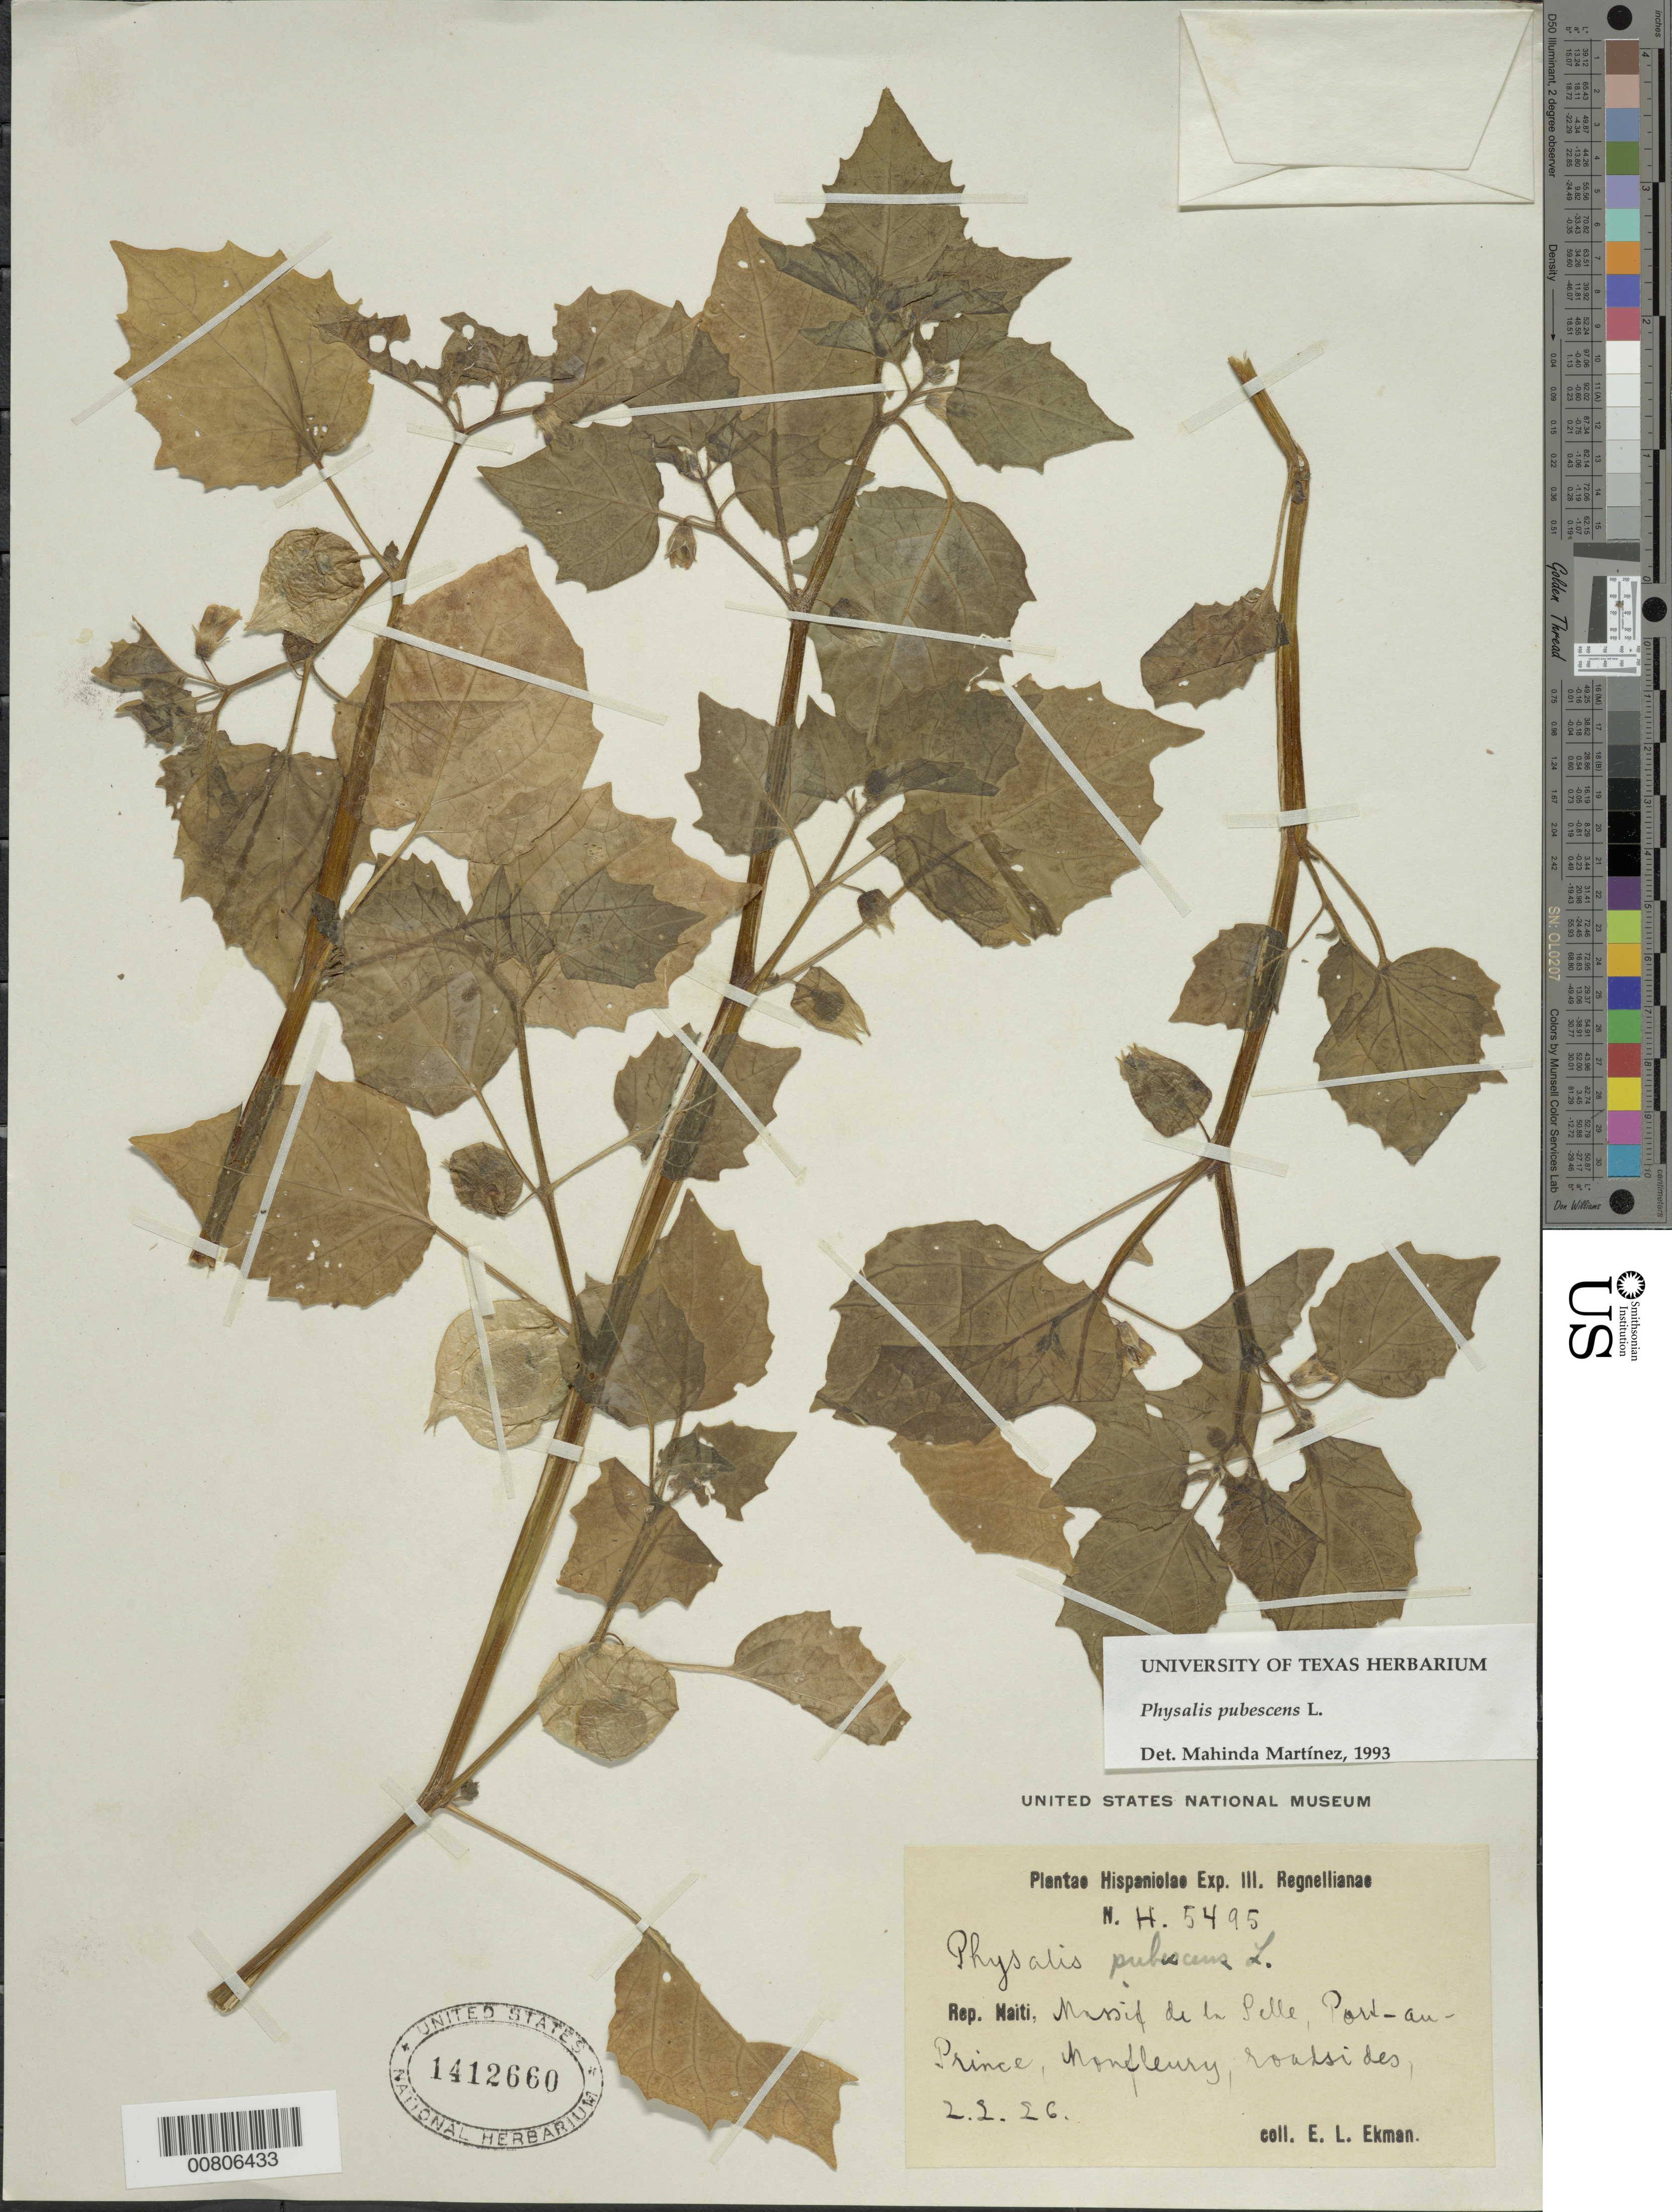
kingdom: Plantae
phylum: Tracheophyta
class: Magnoliopsida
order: Solanales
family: Solanaceae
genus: Physalis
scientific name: Physalis pubescens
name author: L.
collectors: E. L. Ekman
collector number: H 5495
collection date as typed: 02 Feb 1926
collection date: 1926-02-02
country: Haiti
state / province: Ouest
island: Hispaniola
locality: Massif de la Selle, Port-au-Prince, Monfleury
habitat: Roadsides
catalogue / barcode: US 1412660